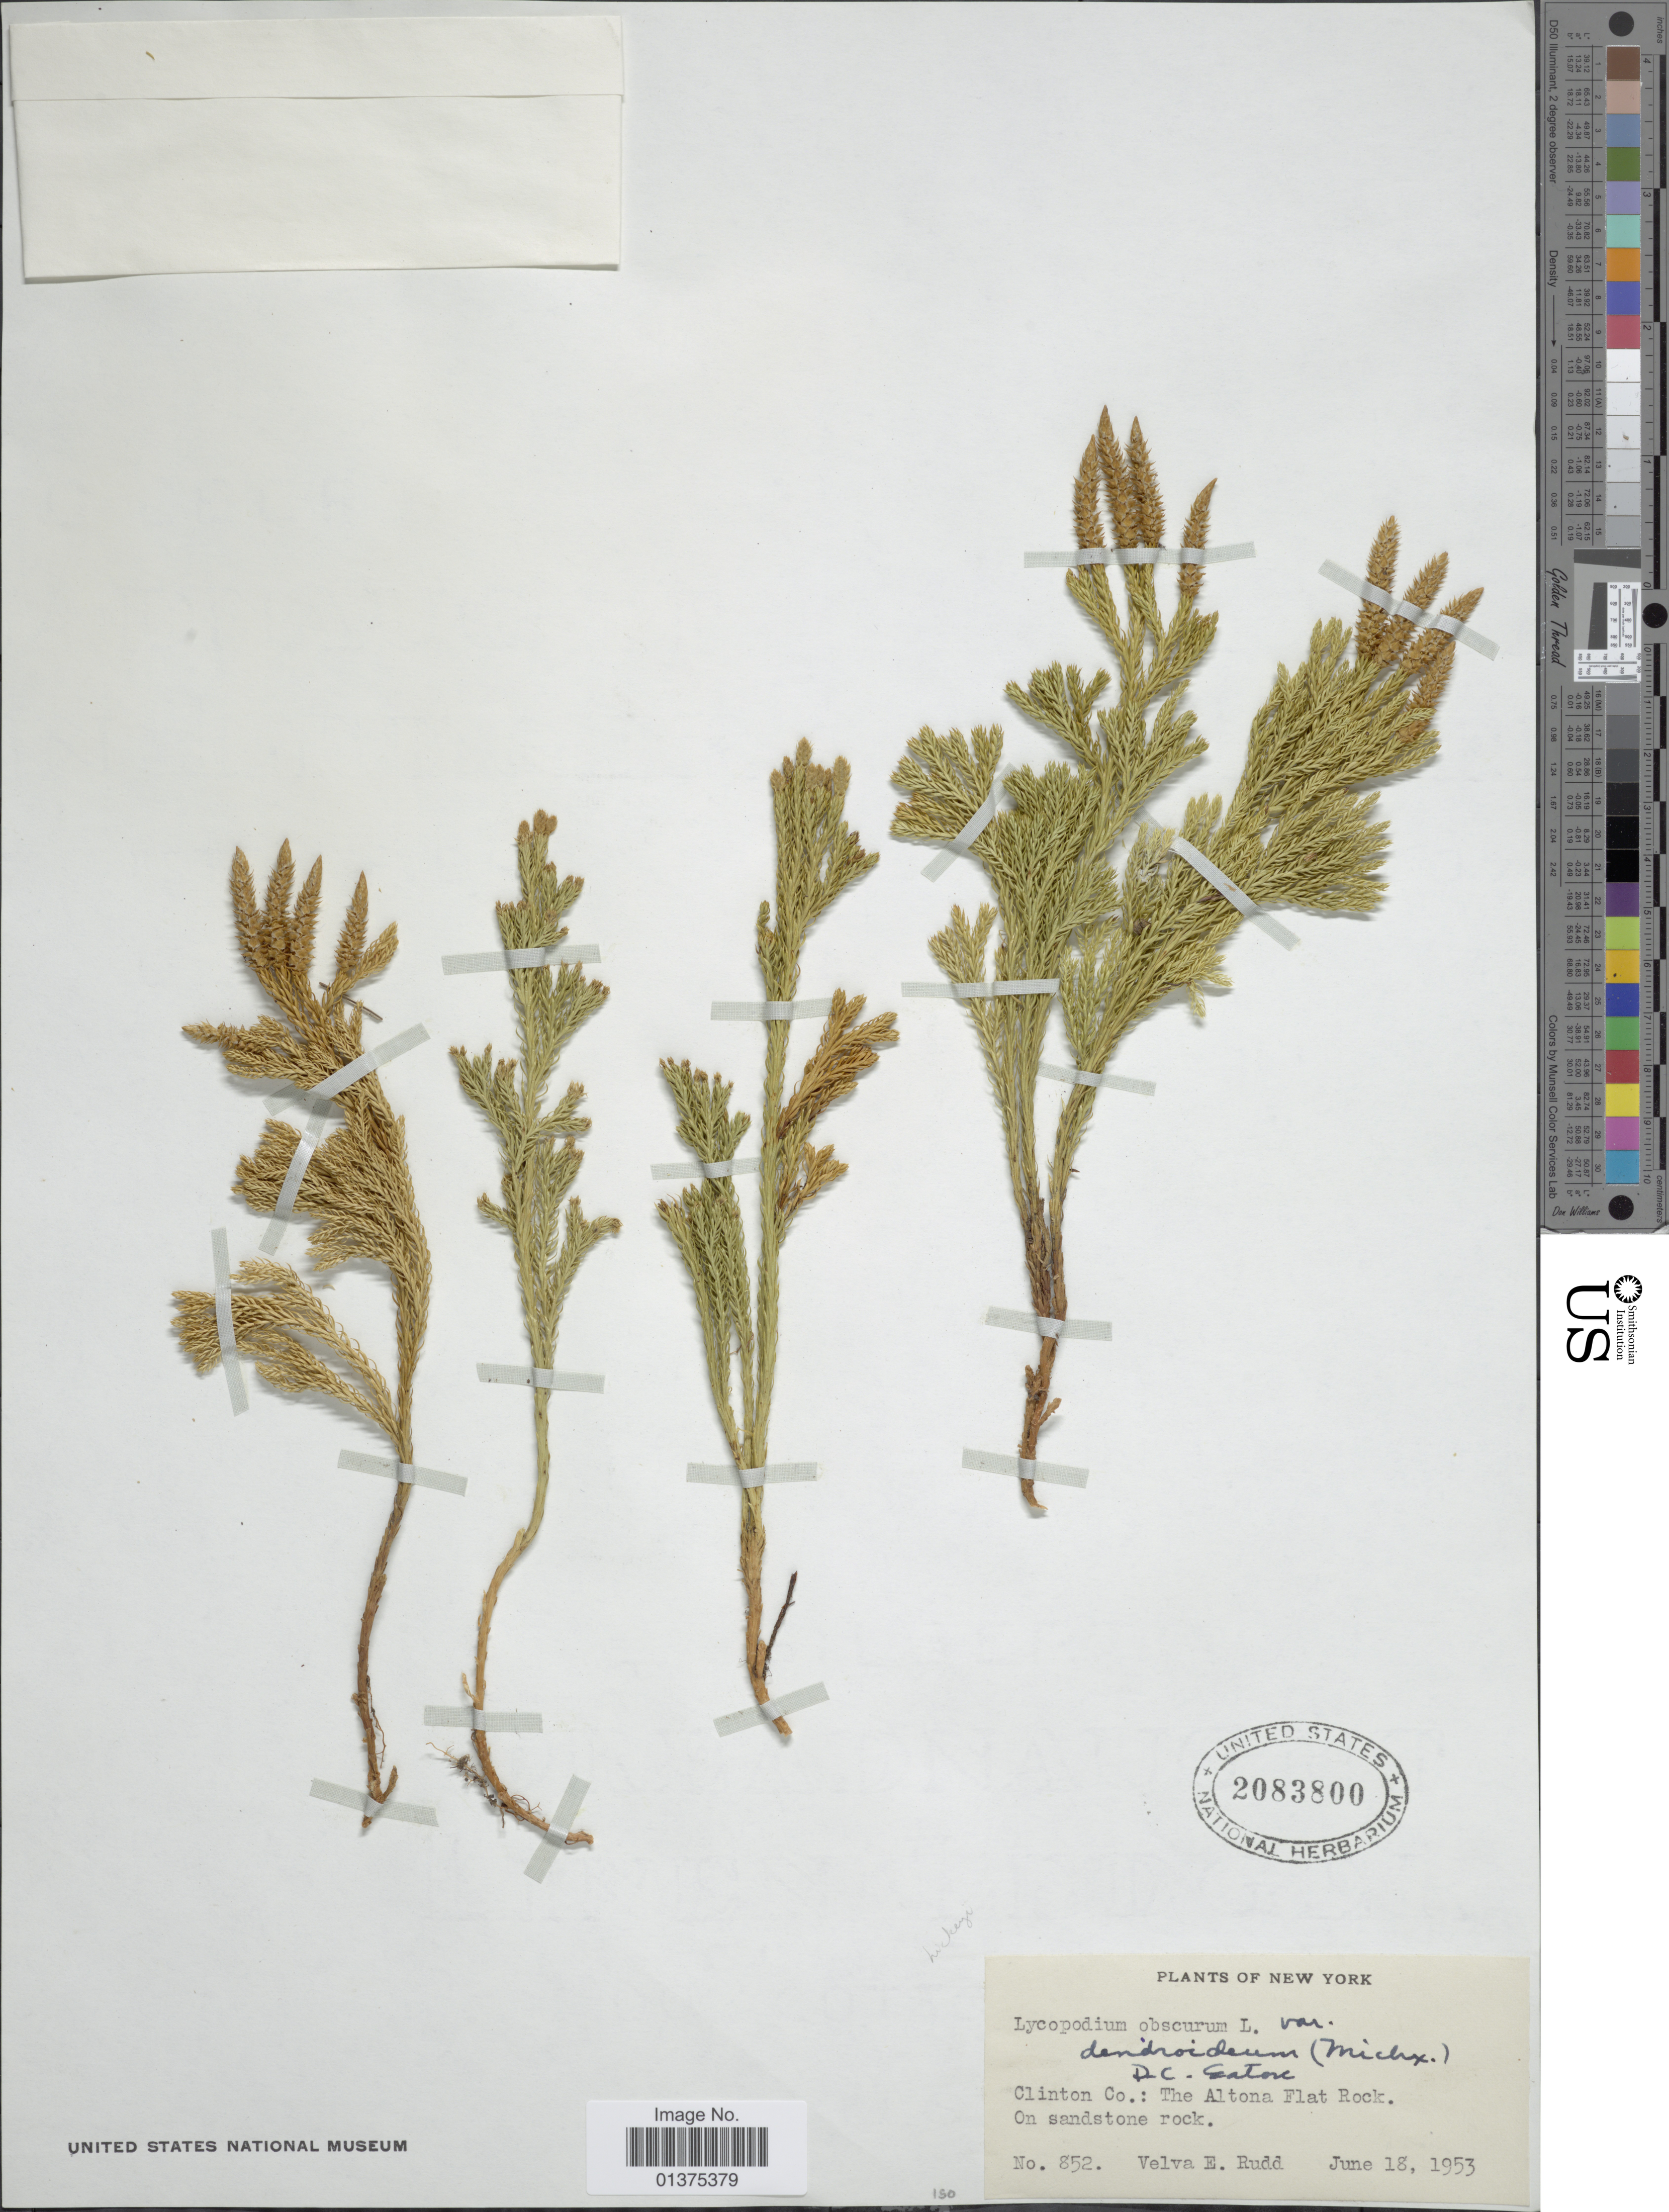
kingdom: Plantae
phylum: Tracheophyta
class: Lycopodiopsida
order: Lycopodiales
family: Lycopodiaceae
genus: Dendrolycopodium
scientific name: Dendrolycopodium hickeyi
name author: (W.H. Wagner et al.) A. Haines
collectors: V. E. Rudd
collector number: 852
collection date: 1953-06-18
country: United States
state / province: New York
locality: Clinton Co.: The Altona Flat Rock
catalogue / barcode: US 2083800